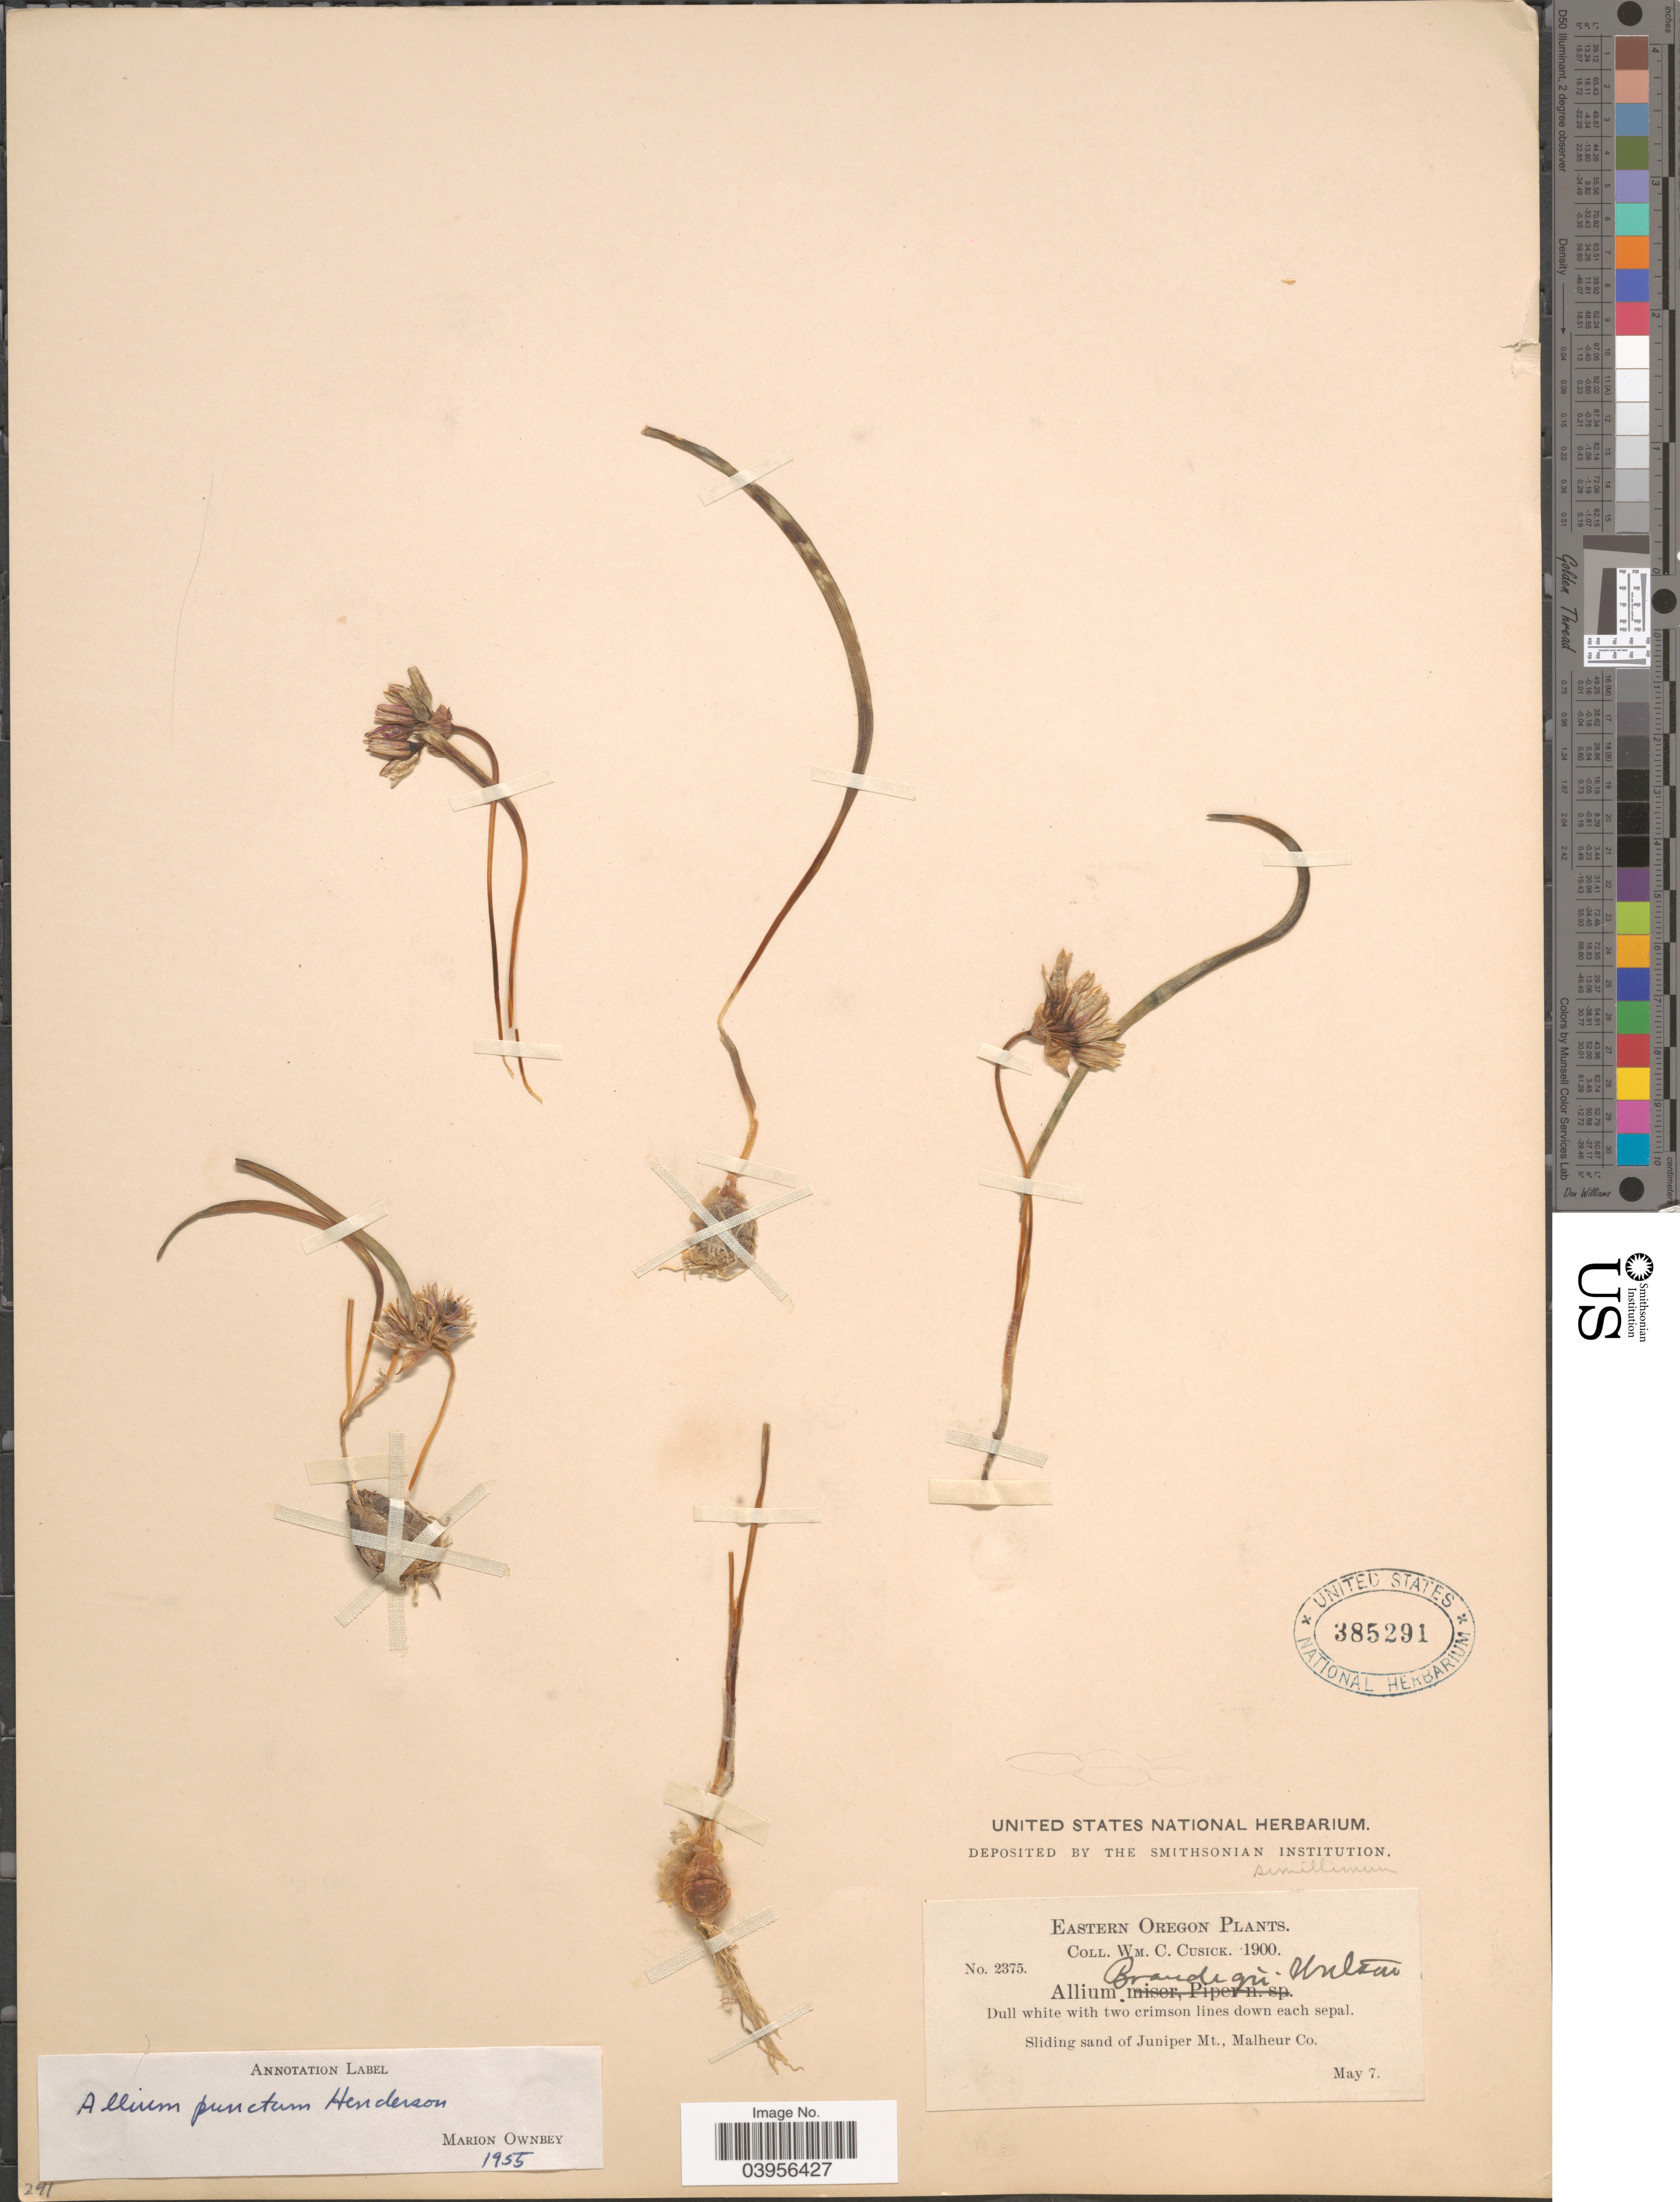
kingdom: Plantae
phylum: Tracheophyta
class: Liliopsida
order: Asparagales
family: Amaryllidaceae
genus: Allium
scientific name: Allium punctum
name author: L.F. Hend.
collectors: W. C. Cusick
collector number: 2375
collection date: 1900-05-07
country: United States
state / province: Oregon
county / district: Malheur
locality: Eastern Oregon. Sliding sand of Juniper Mt., Malheur Co.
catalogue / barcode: US 385291